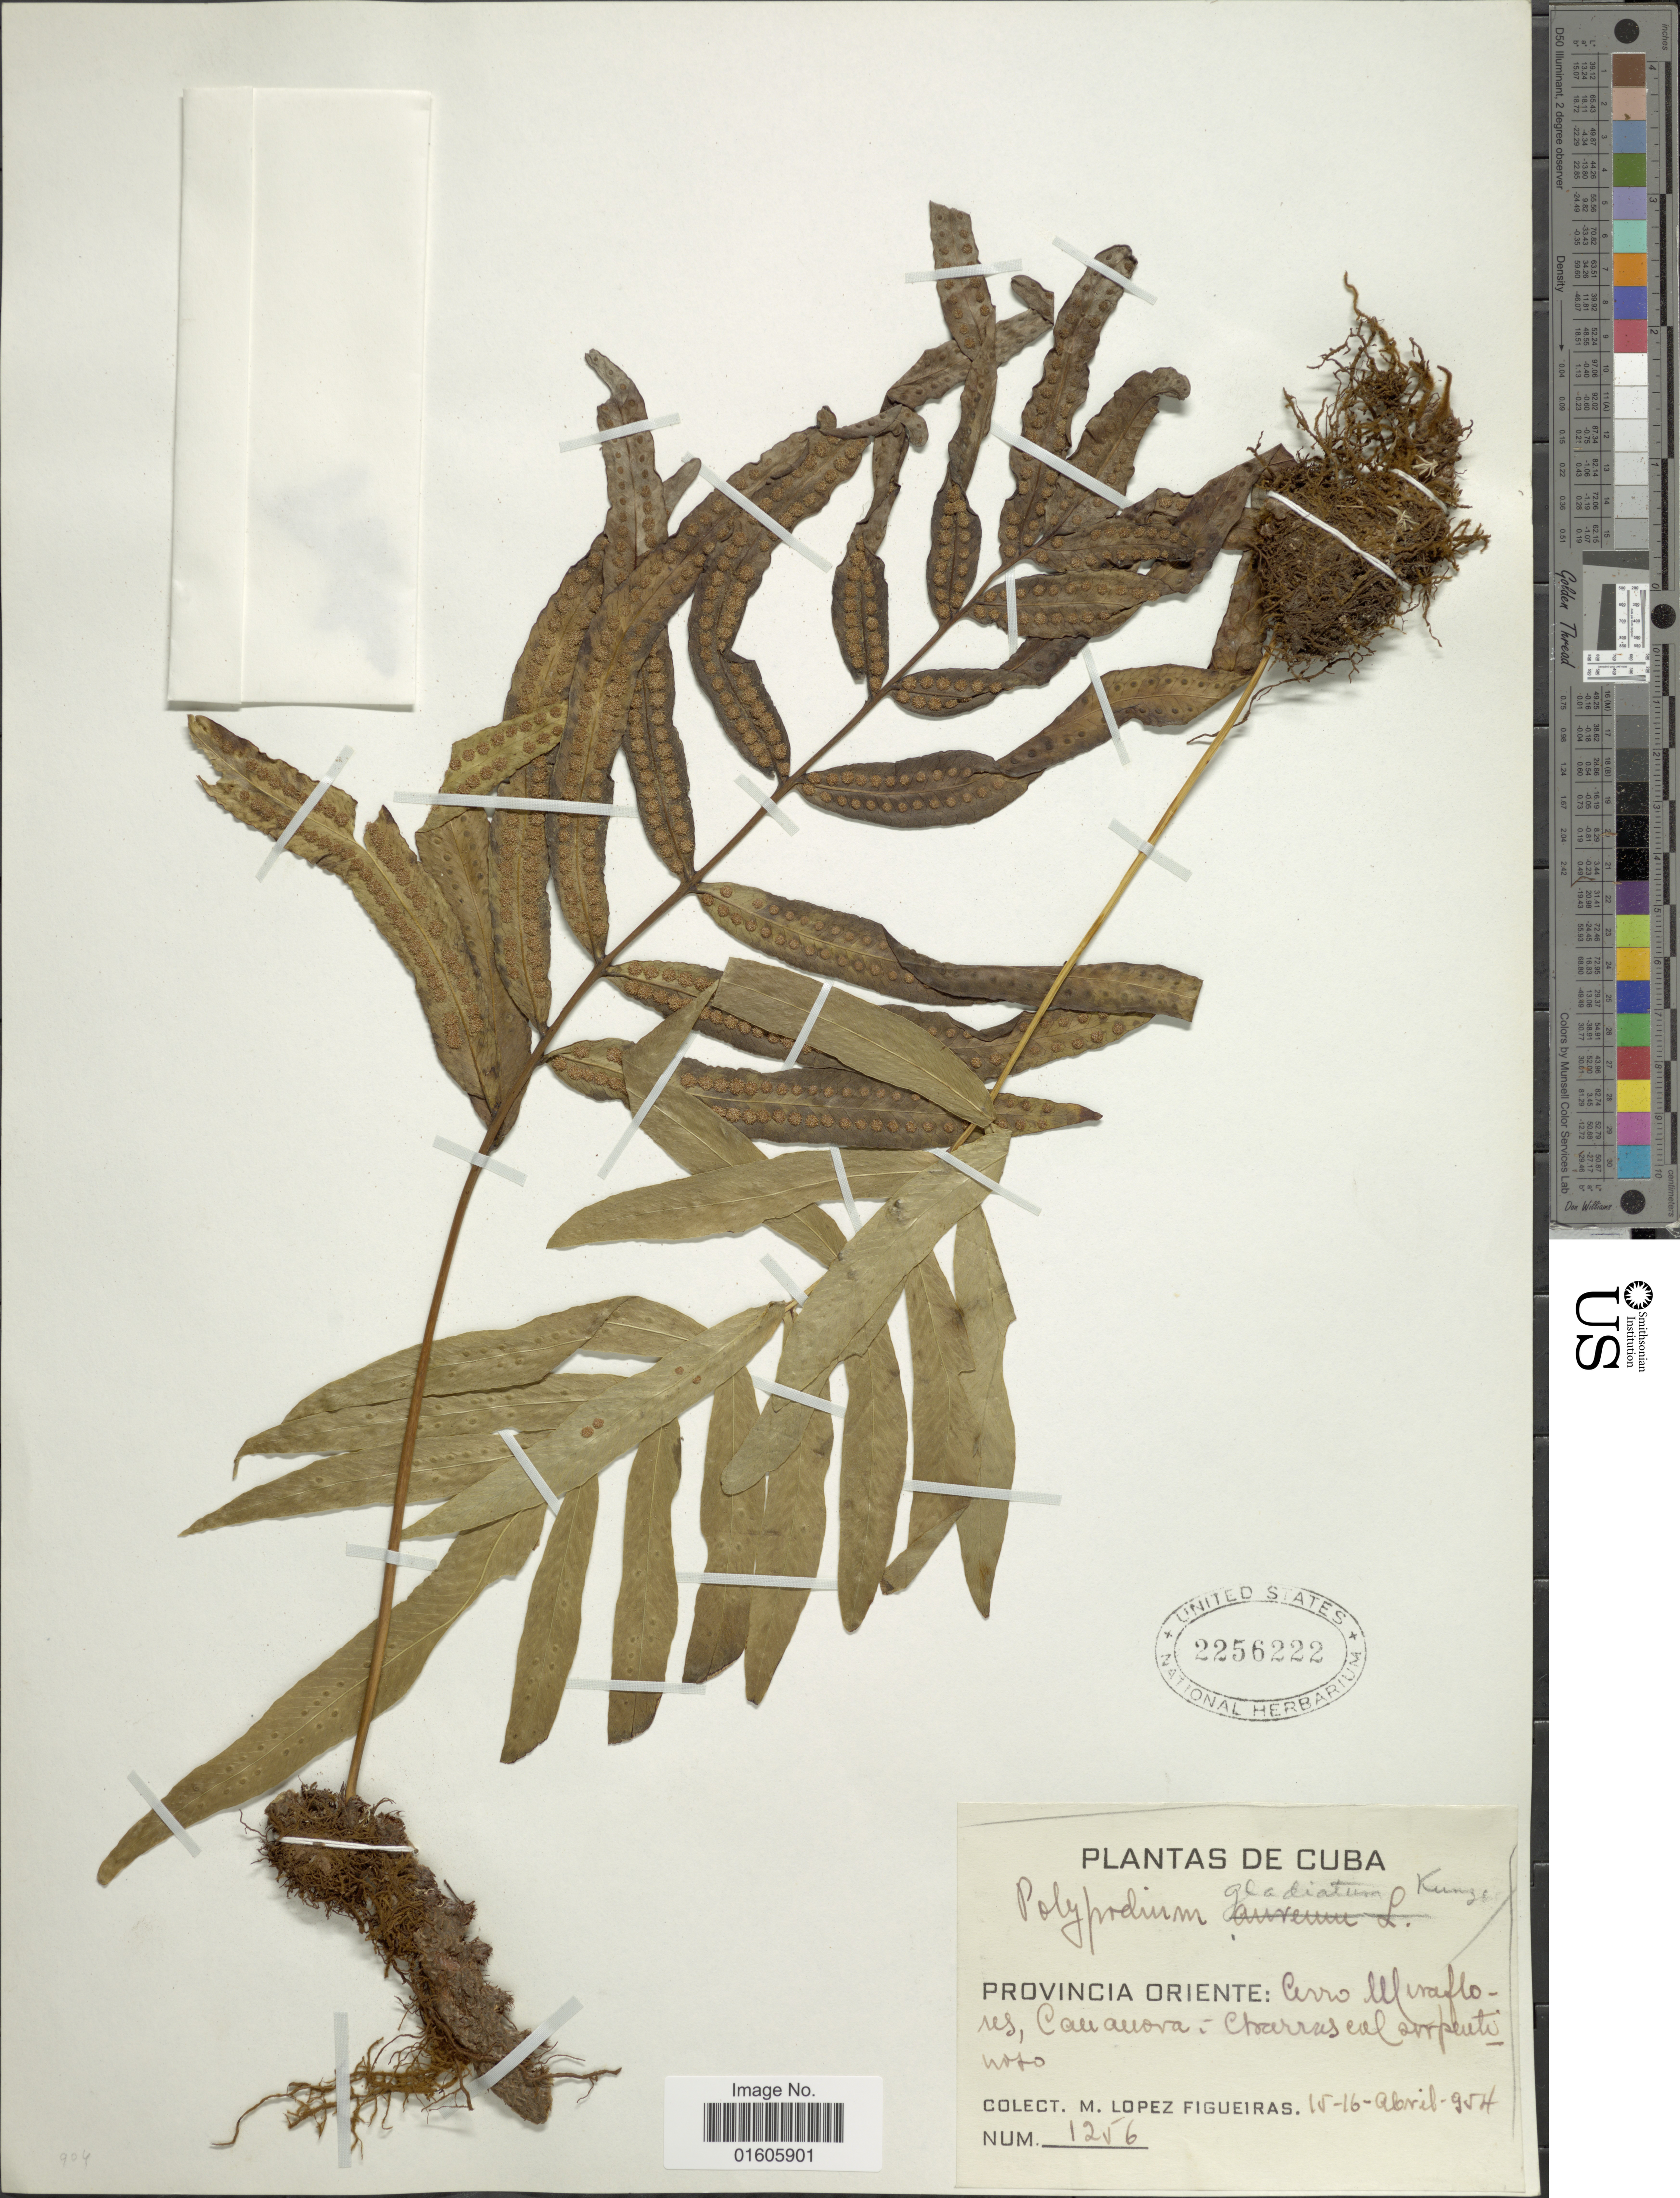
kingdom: Plantae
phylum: Tracheophyta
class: Polypodiopsida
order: Polypodiales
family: Polypodiaceae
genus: Serpocaulon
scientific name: Serpocaulon triseriale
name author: (Sw.) A.R. Sm.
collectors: M. López Figueiras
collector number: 1256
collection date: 1954-04-15/1954-04-16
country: Cuba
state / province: Oriente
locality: Provincia Oriente: Cerro Miraflores, Cananora; Charrascal serpentinoso.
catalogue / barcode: US 2256222